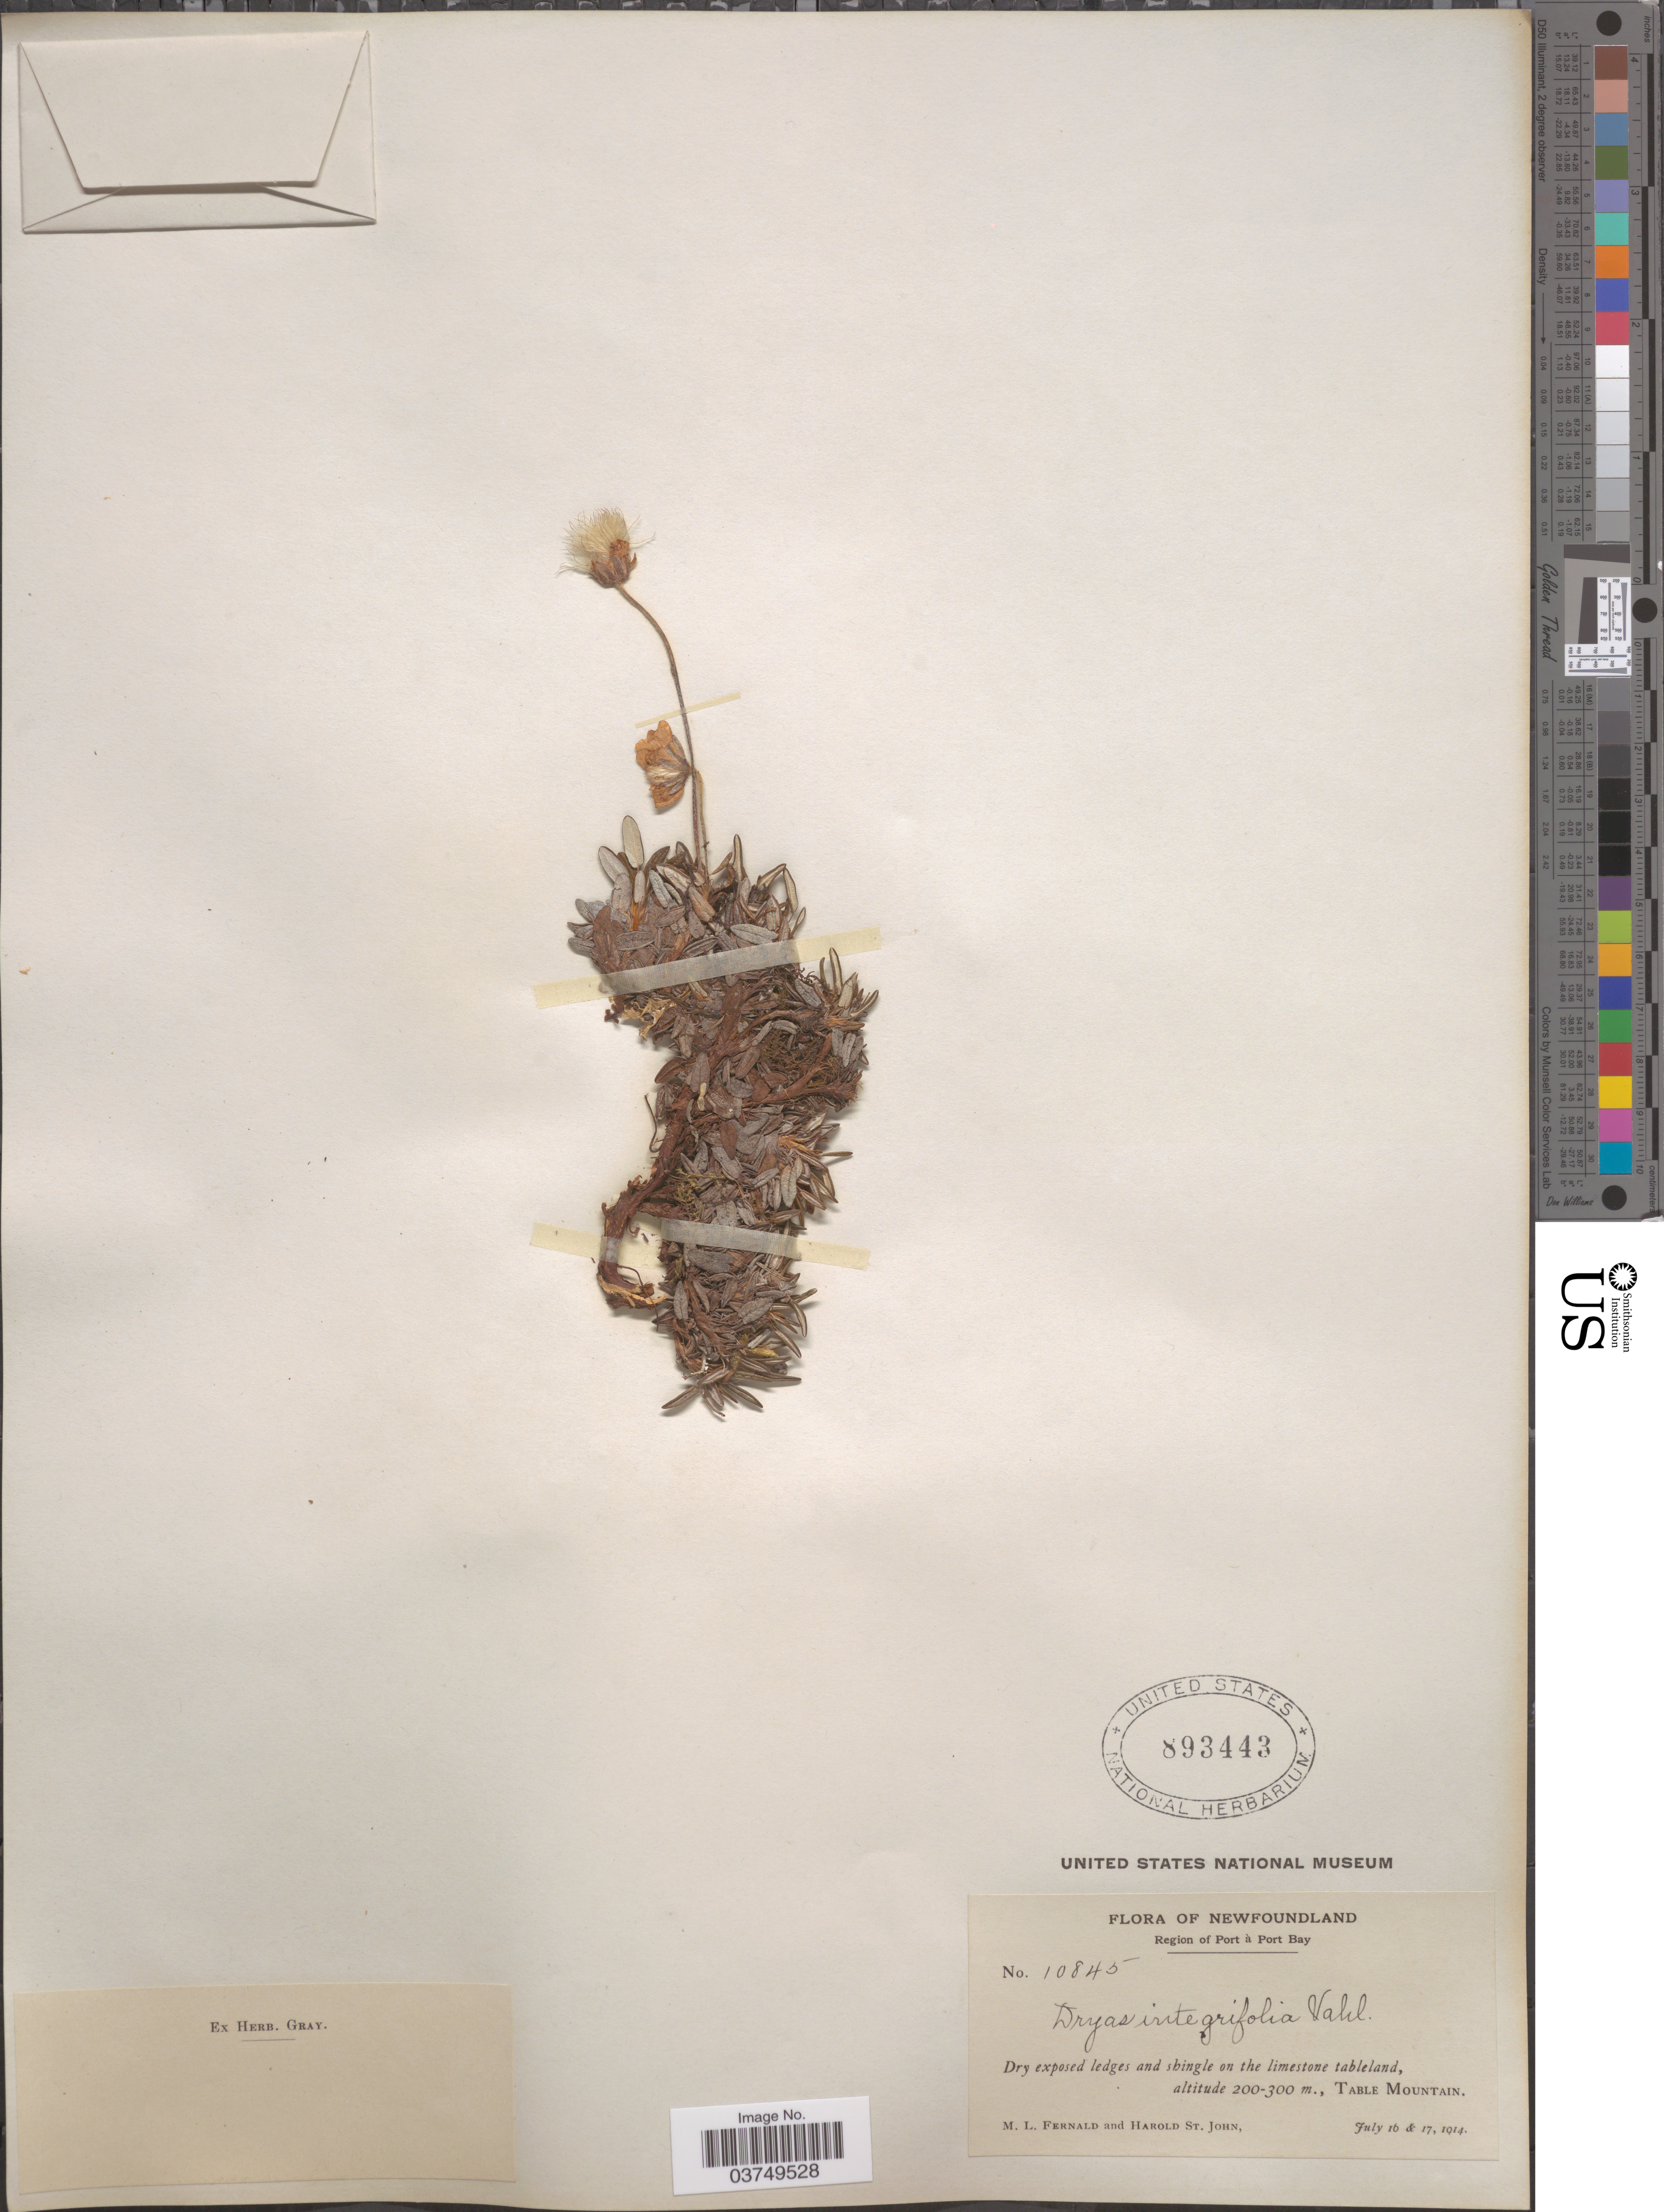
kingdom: Plantae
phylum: Tracheophyta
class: Magnoliopsida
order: Rosales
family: Rosaceae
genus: Dryas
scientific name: Dryas integrifolia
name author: Vahl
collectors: M. L. Fernald & H. St. John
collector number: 10845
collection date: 1914-07-16/1914-07-17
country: Canada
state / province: Newfoundland and Labrador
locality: Region of Port à Port Bay. Dry exposed ledges and shingle on the limestone tableland, Table Mountain.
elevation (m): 200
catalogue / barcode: US 893443